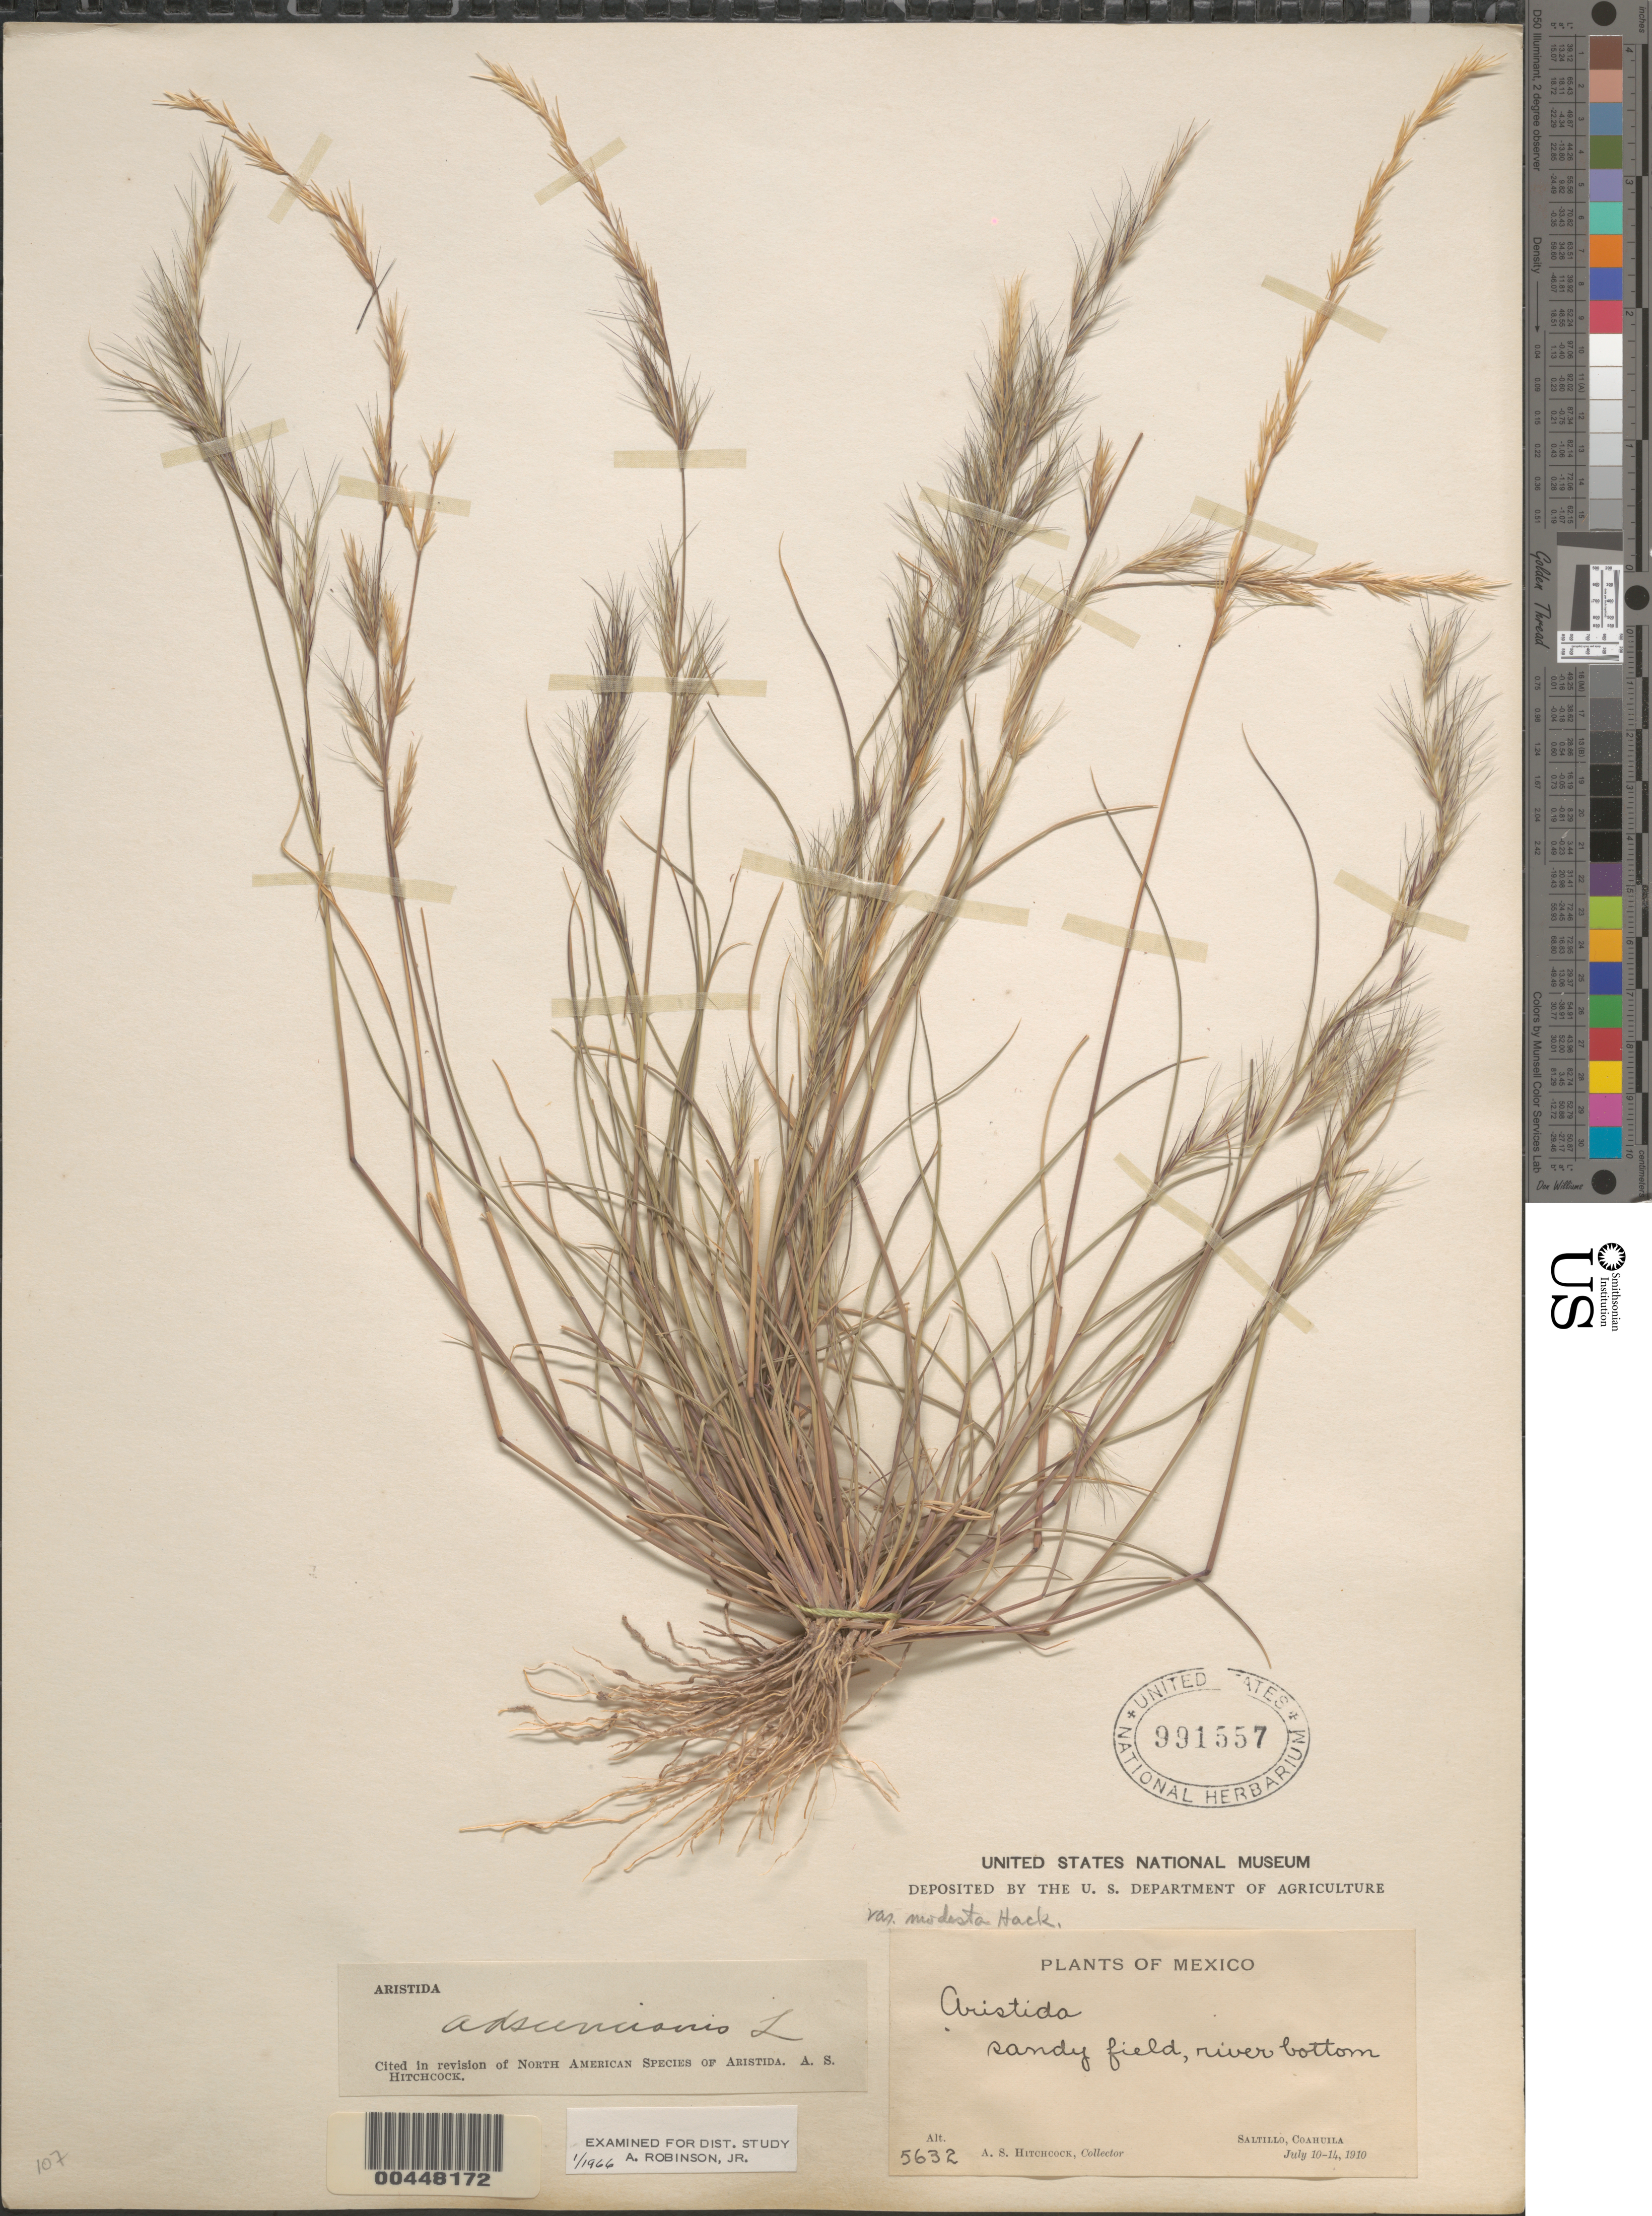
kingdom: Plantae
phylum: Tracheophyta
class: Liliopsida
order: Poales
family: Poaceae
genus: Aristida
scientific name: Aristida adscensionis var. modesta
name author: Hack. in Stuck.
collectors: A. S. Hitchcock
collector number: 5632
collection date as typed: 10 Jul 1910 to 14 Jul 1910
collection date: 1910-07-10/1910-07-14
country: Mexico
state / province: Coahuila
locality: Saltillo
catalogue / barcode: US 991557